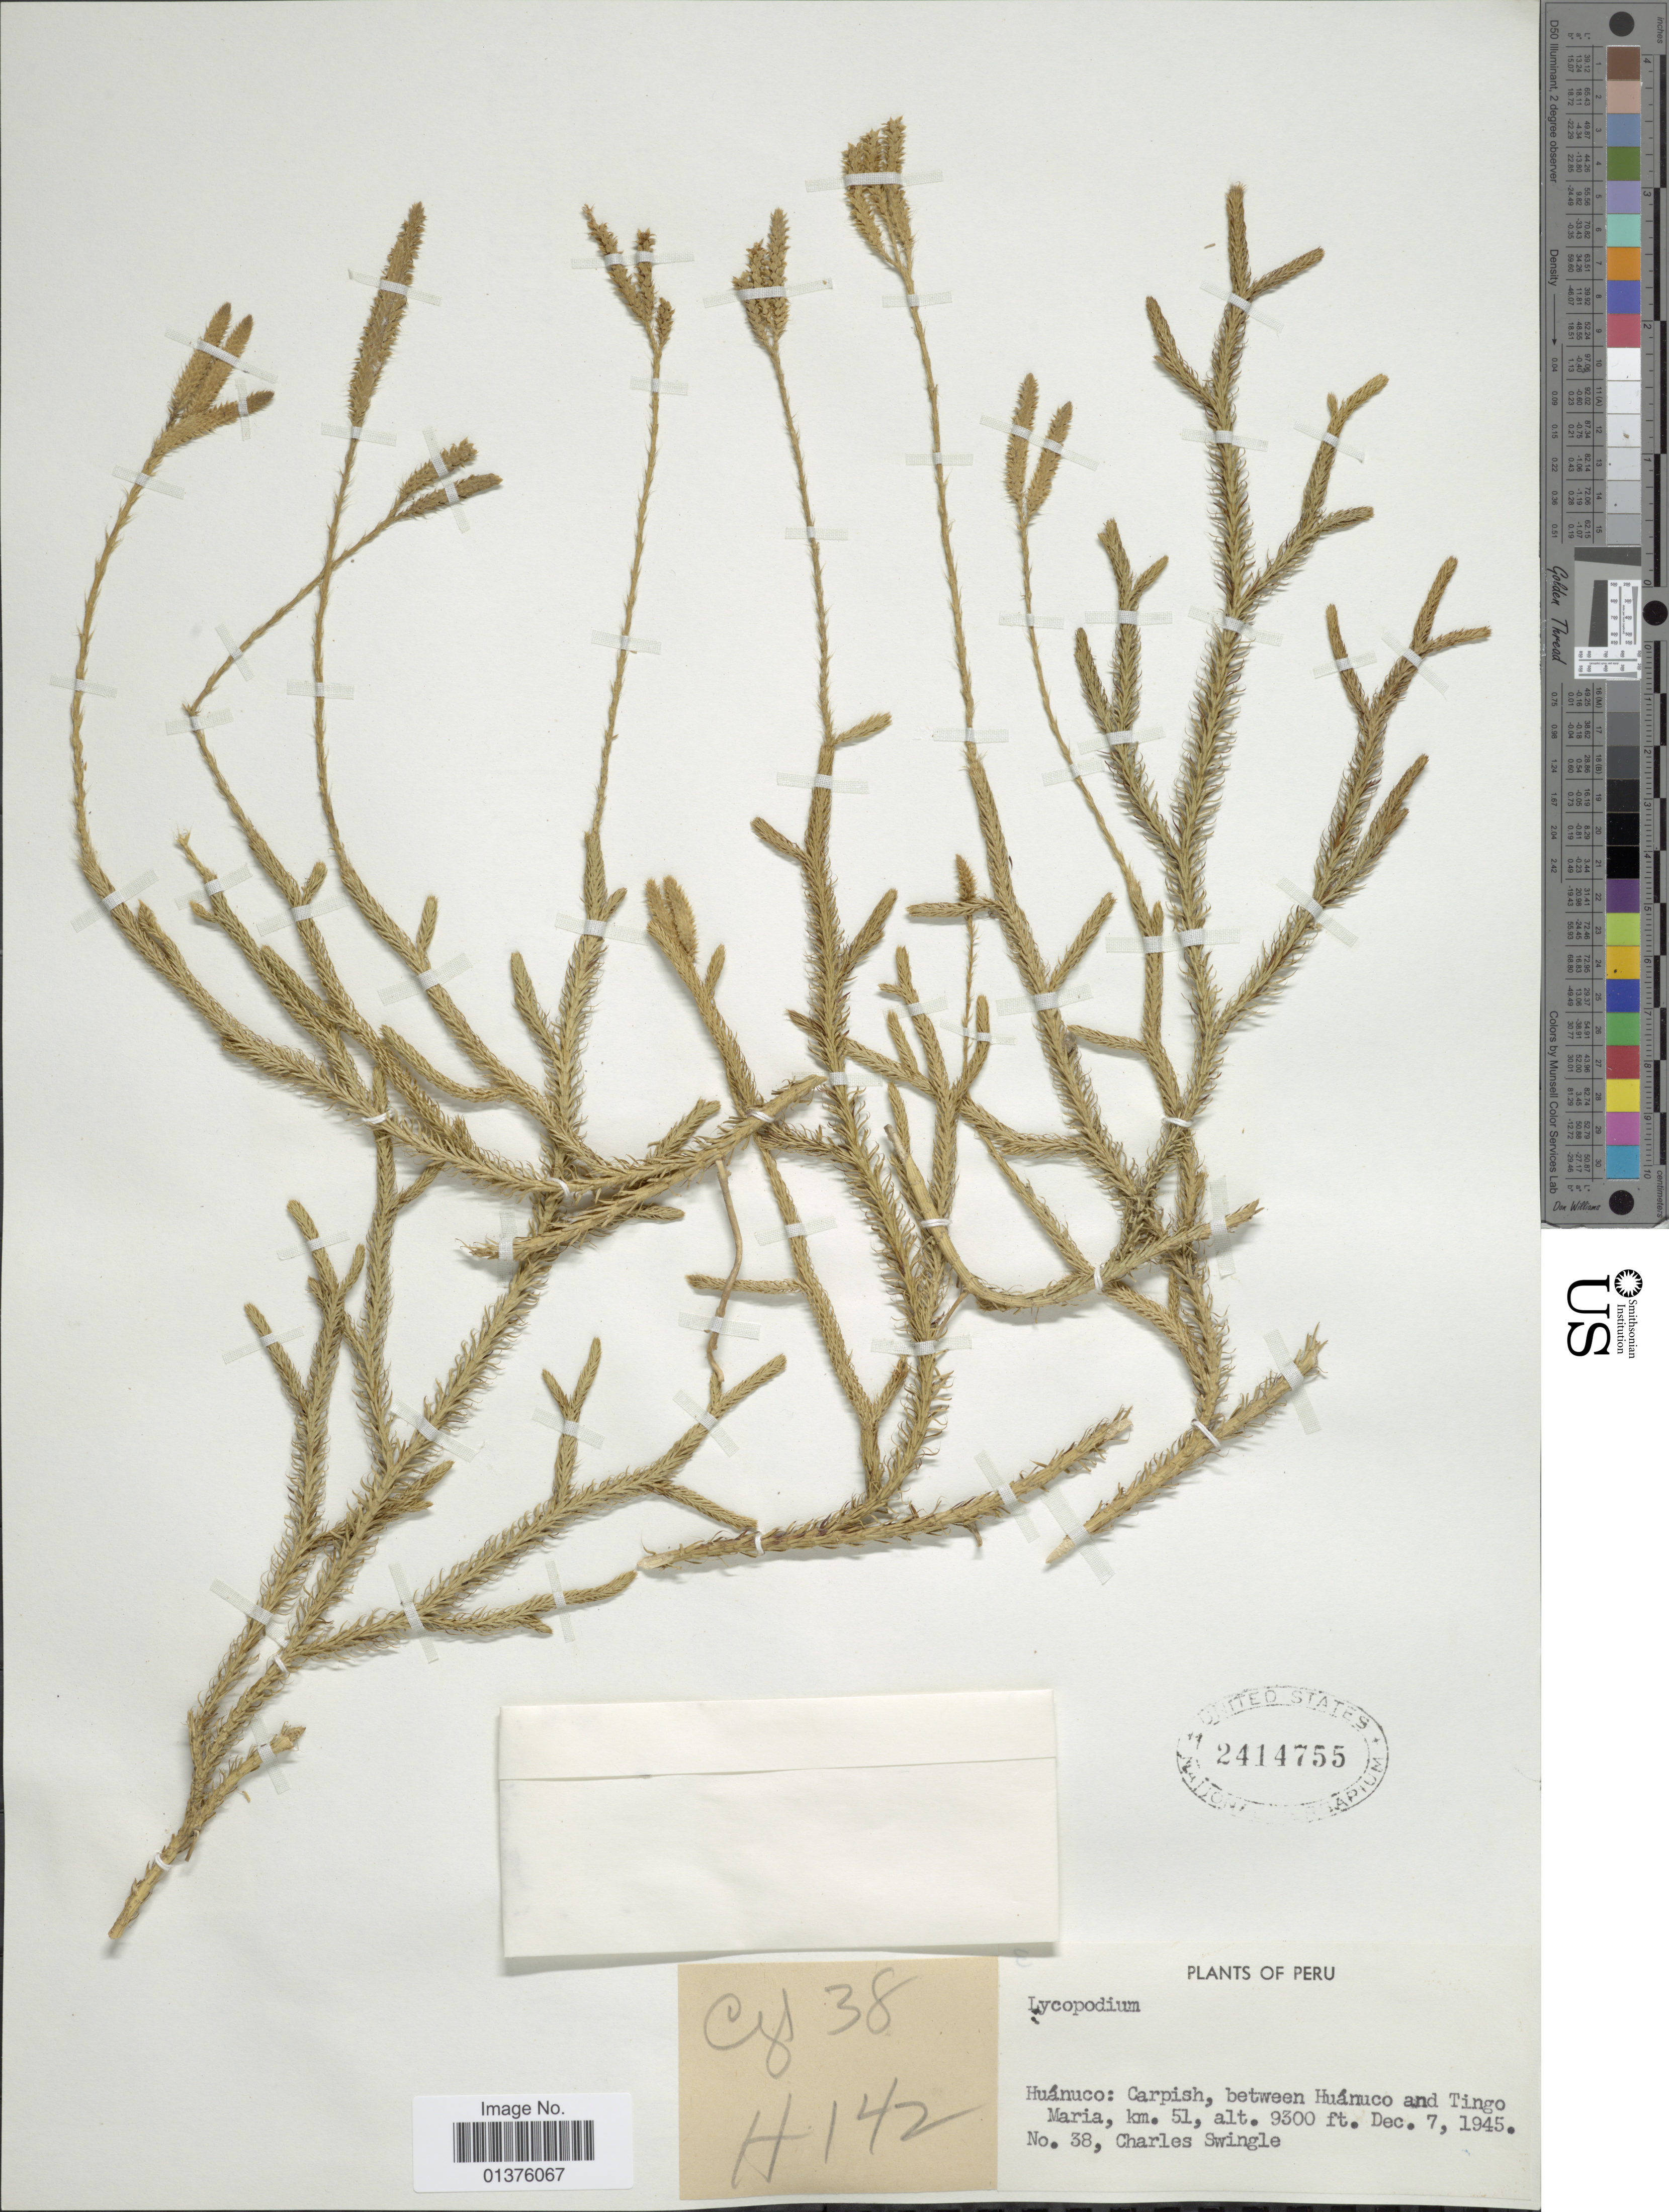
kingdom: Plantae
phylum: Tracheophyta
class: Lycopodiopsida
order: Lycopodiales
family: Lycopodiaceae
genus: Lycopodium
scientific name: Lycopodium clavatum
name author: L.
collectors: C. Swingle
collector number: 38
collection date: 1945-12-07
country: Peru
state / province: Huánuco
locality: Carpish, between Huanuco and Tingo Maria, km 51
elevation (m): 2835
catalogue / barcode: US 2414755